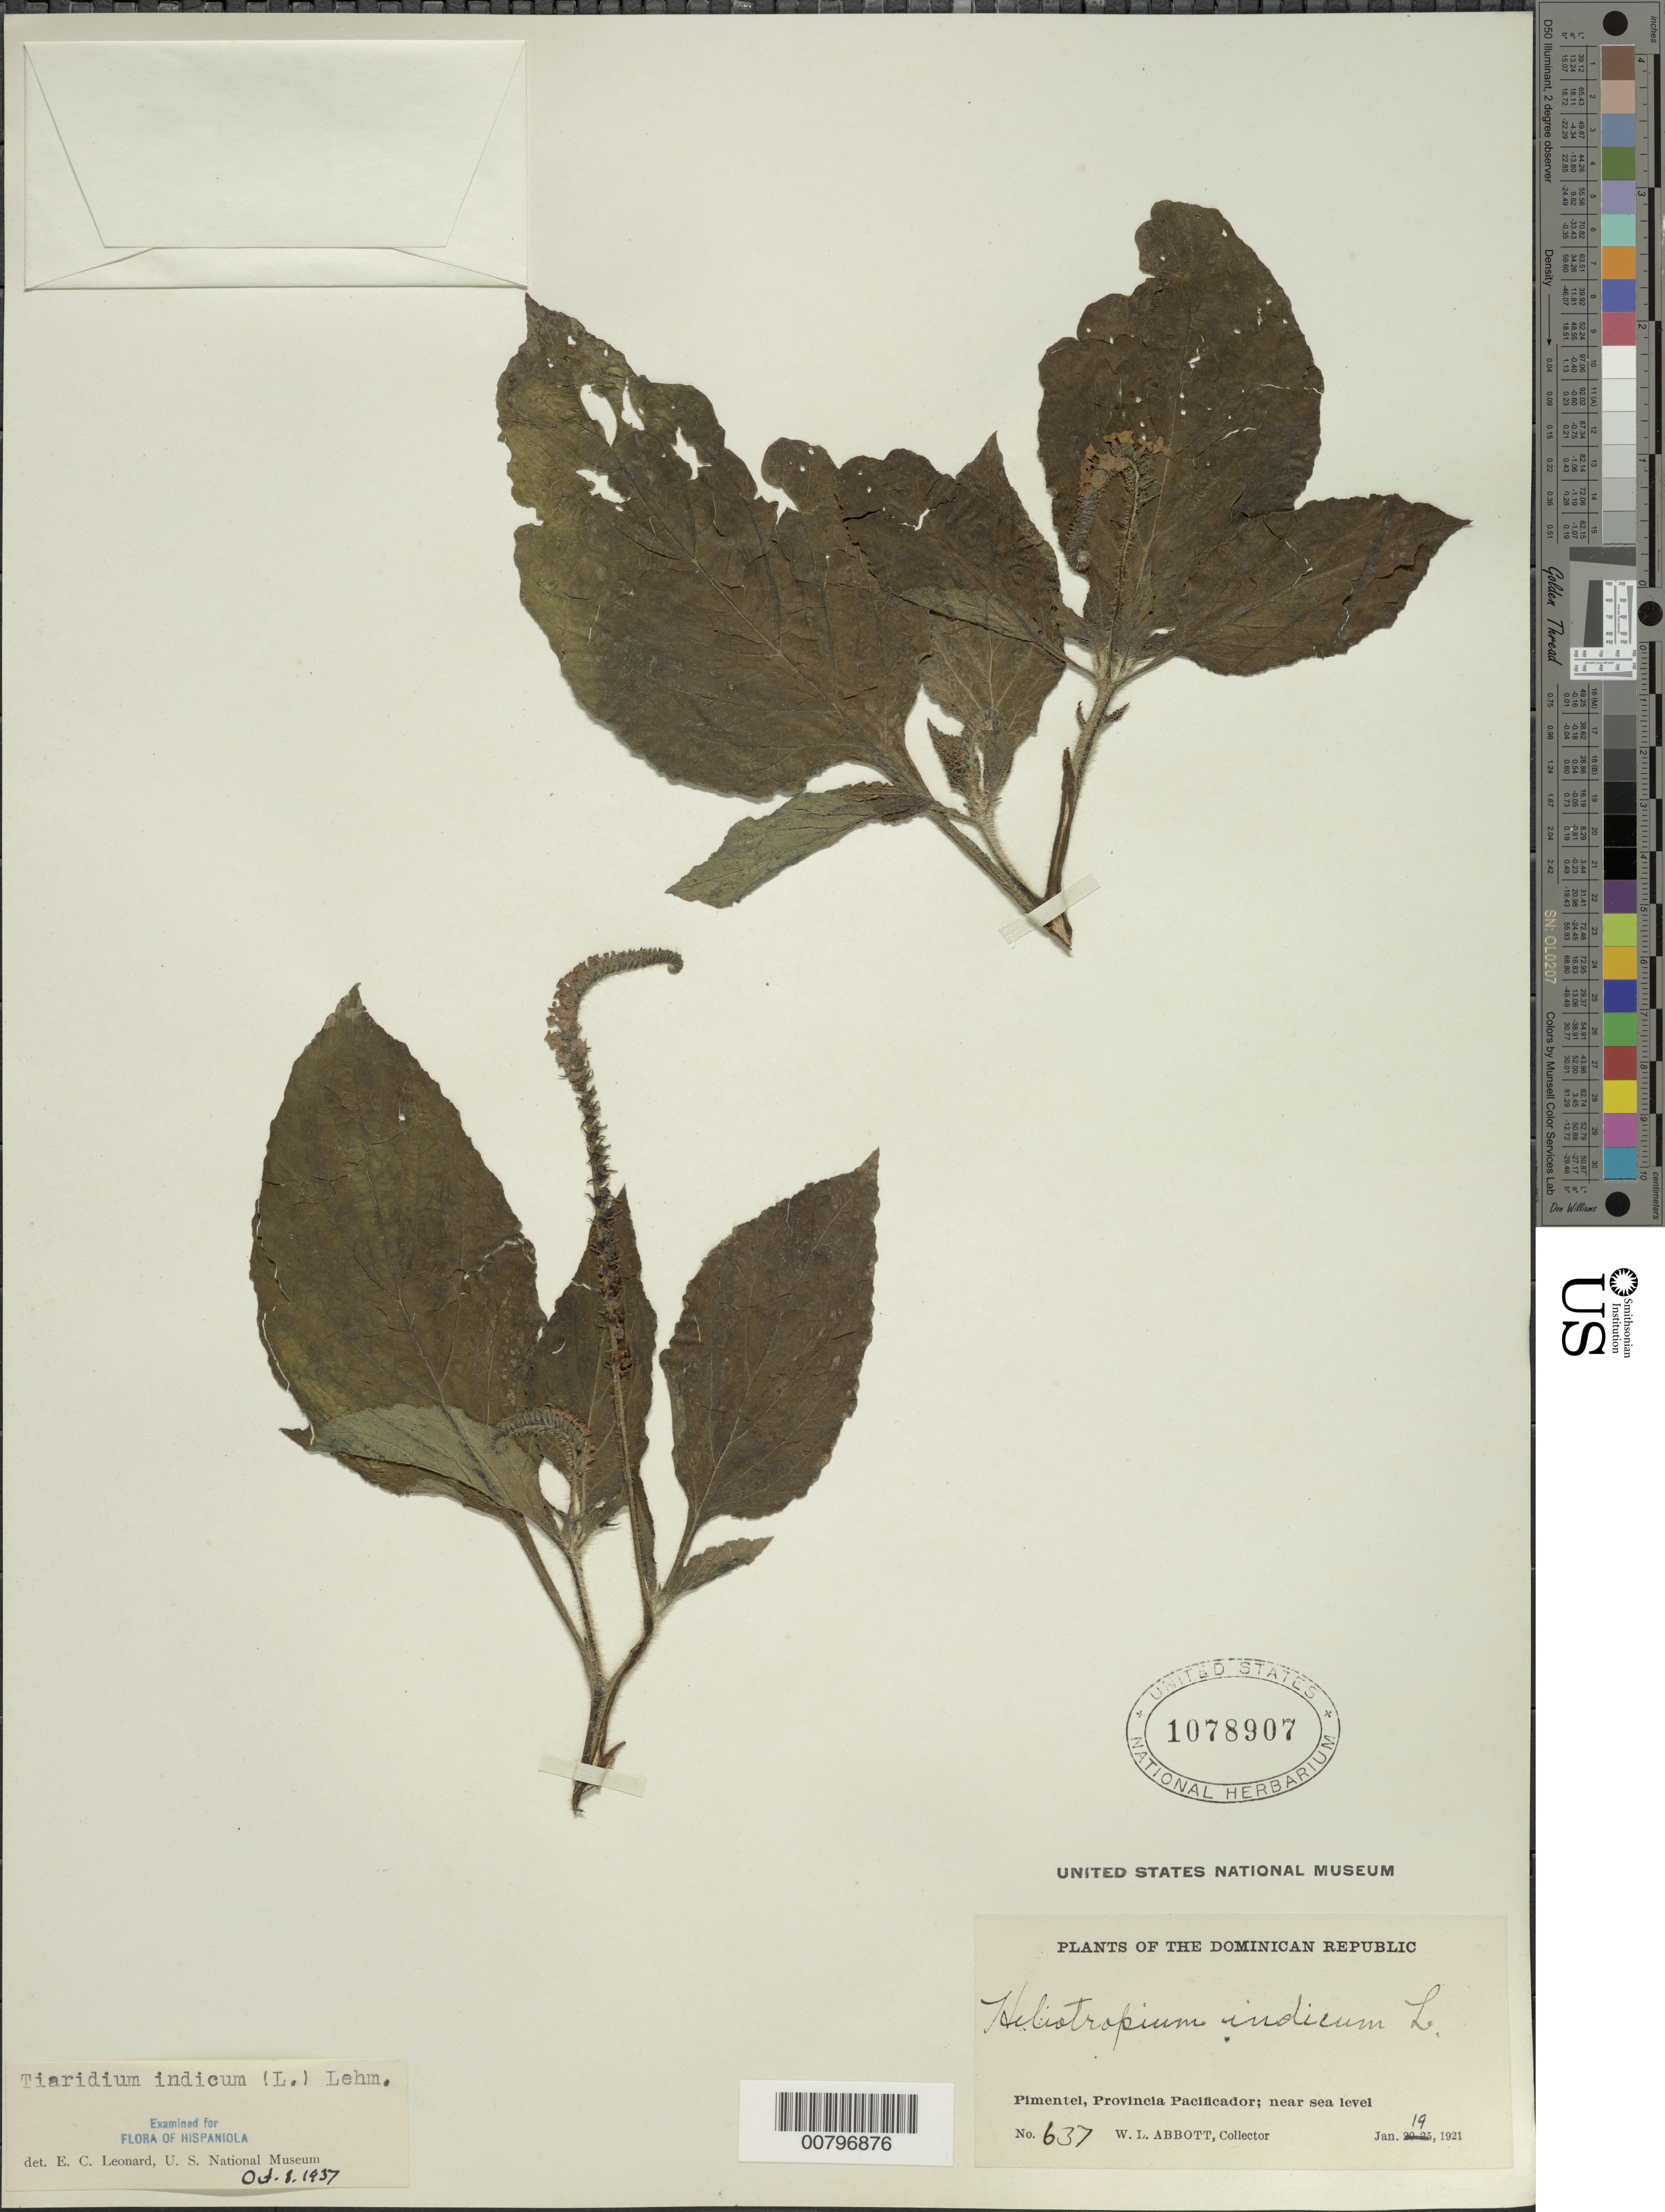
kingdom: Plantae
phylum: Tracheophyta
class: Magnoliopsida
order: Boraginales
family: Heliotropiaceae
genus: Heliotropium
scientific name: Heliotropium indicum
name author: L.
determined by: Leonard, Emery C., (US)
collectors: W. L. Abbott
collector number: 637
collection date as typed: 19 Jan 1921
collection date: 1921-01-19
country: Dominican Republic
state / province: Duarte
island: Hispaniola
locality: Pimentel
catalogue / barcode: US 1078907